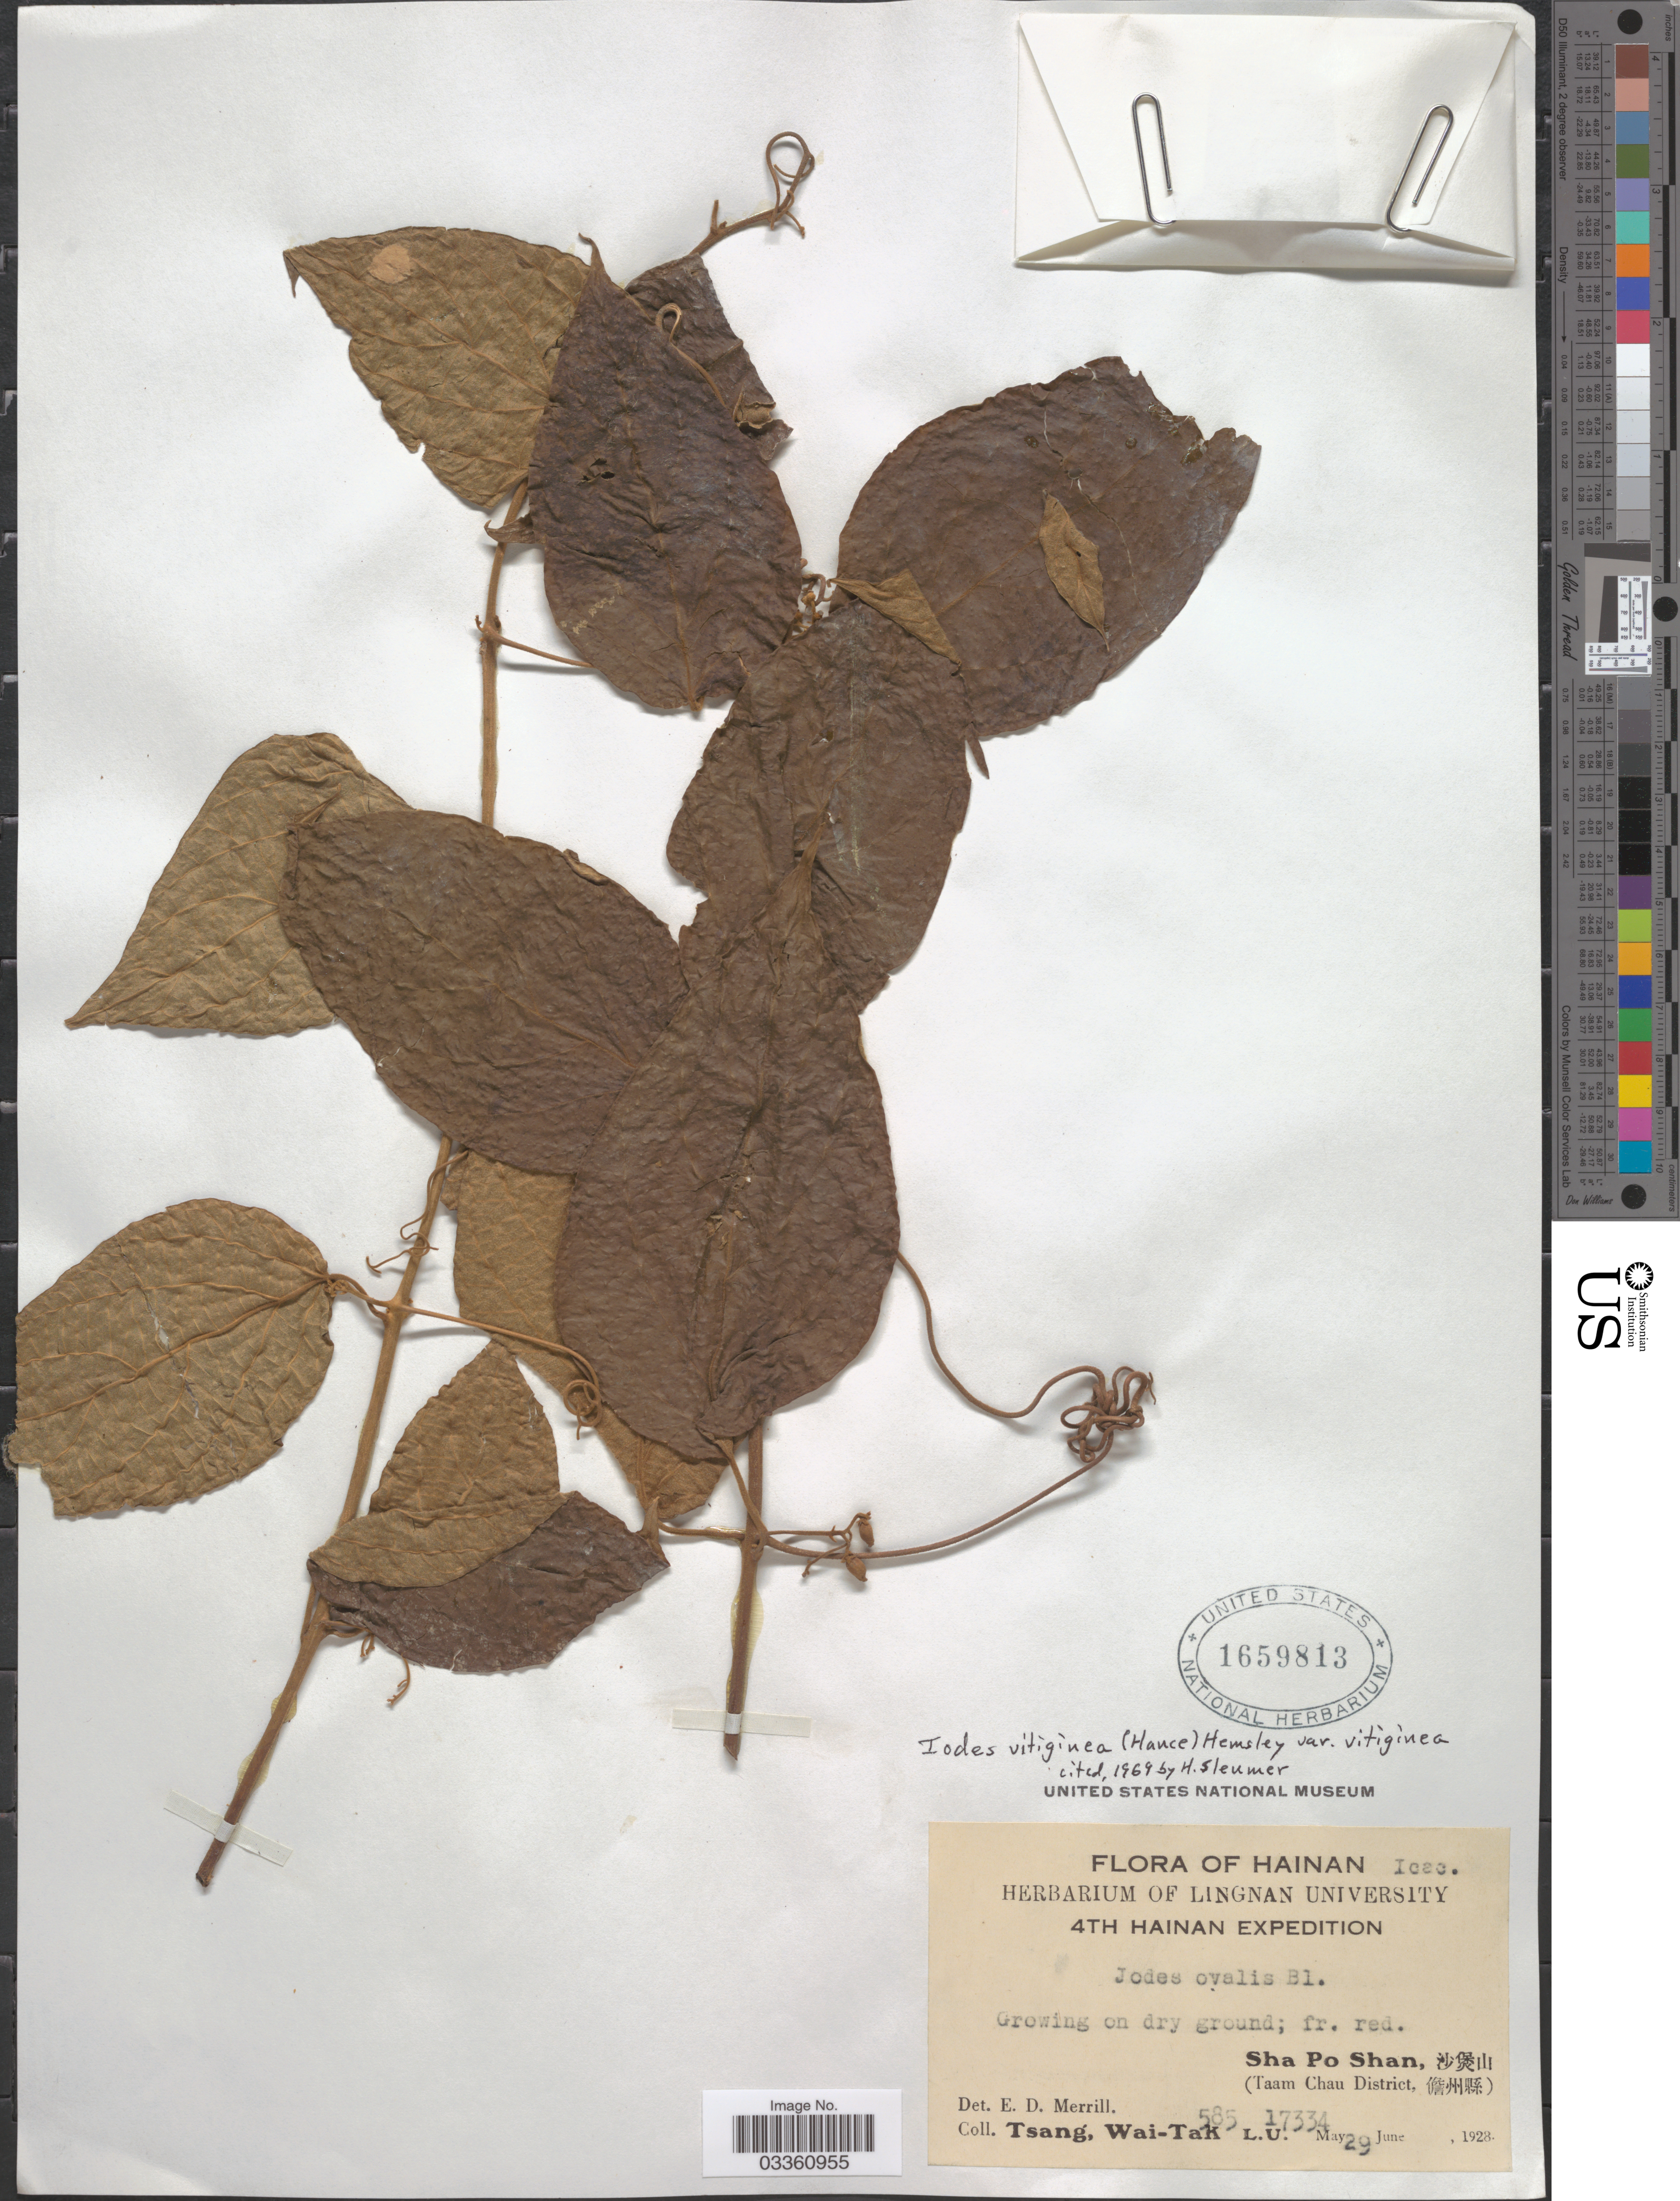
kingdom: Plantae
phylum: Tracheophyta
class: Magnoliopsida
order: Icacinales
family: Icacinaceae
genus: Iodes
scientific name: Iodes vitiginea var. vitiginea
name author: (Hance) Hance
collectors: W. T. Tsang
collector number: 585L.U.17334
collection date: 1928-05-29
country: China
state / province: Hainan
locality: Sha Po Shan, X. (Taam Chau District, X).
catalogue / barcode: US 1659813